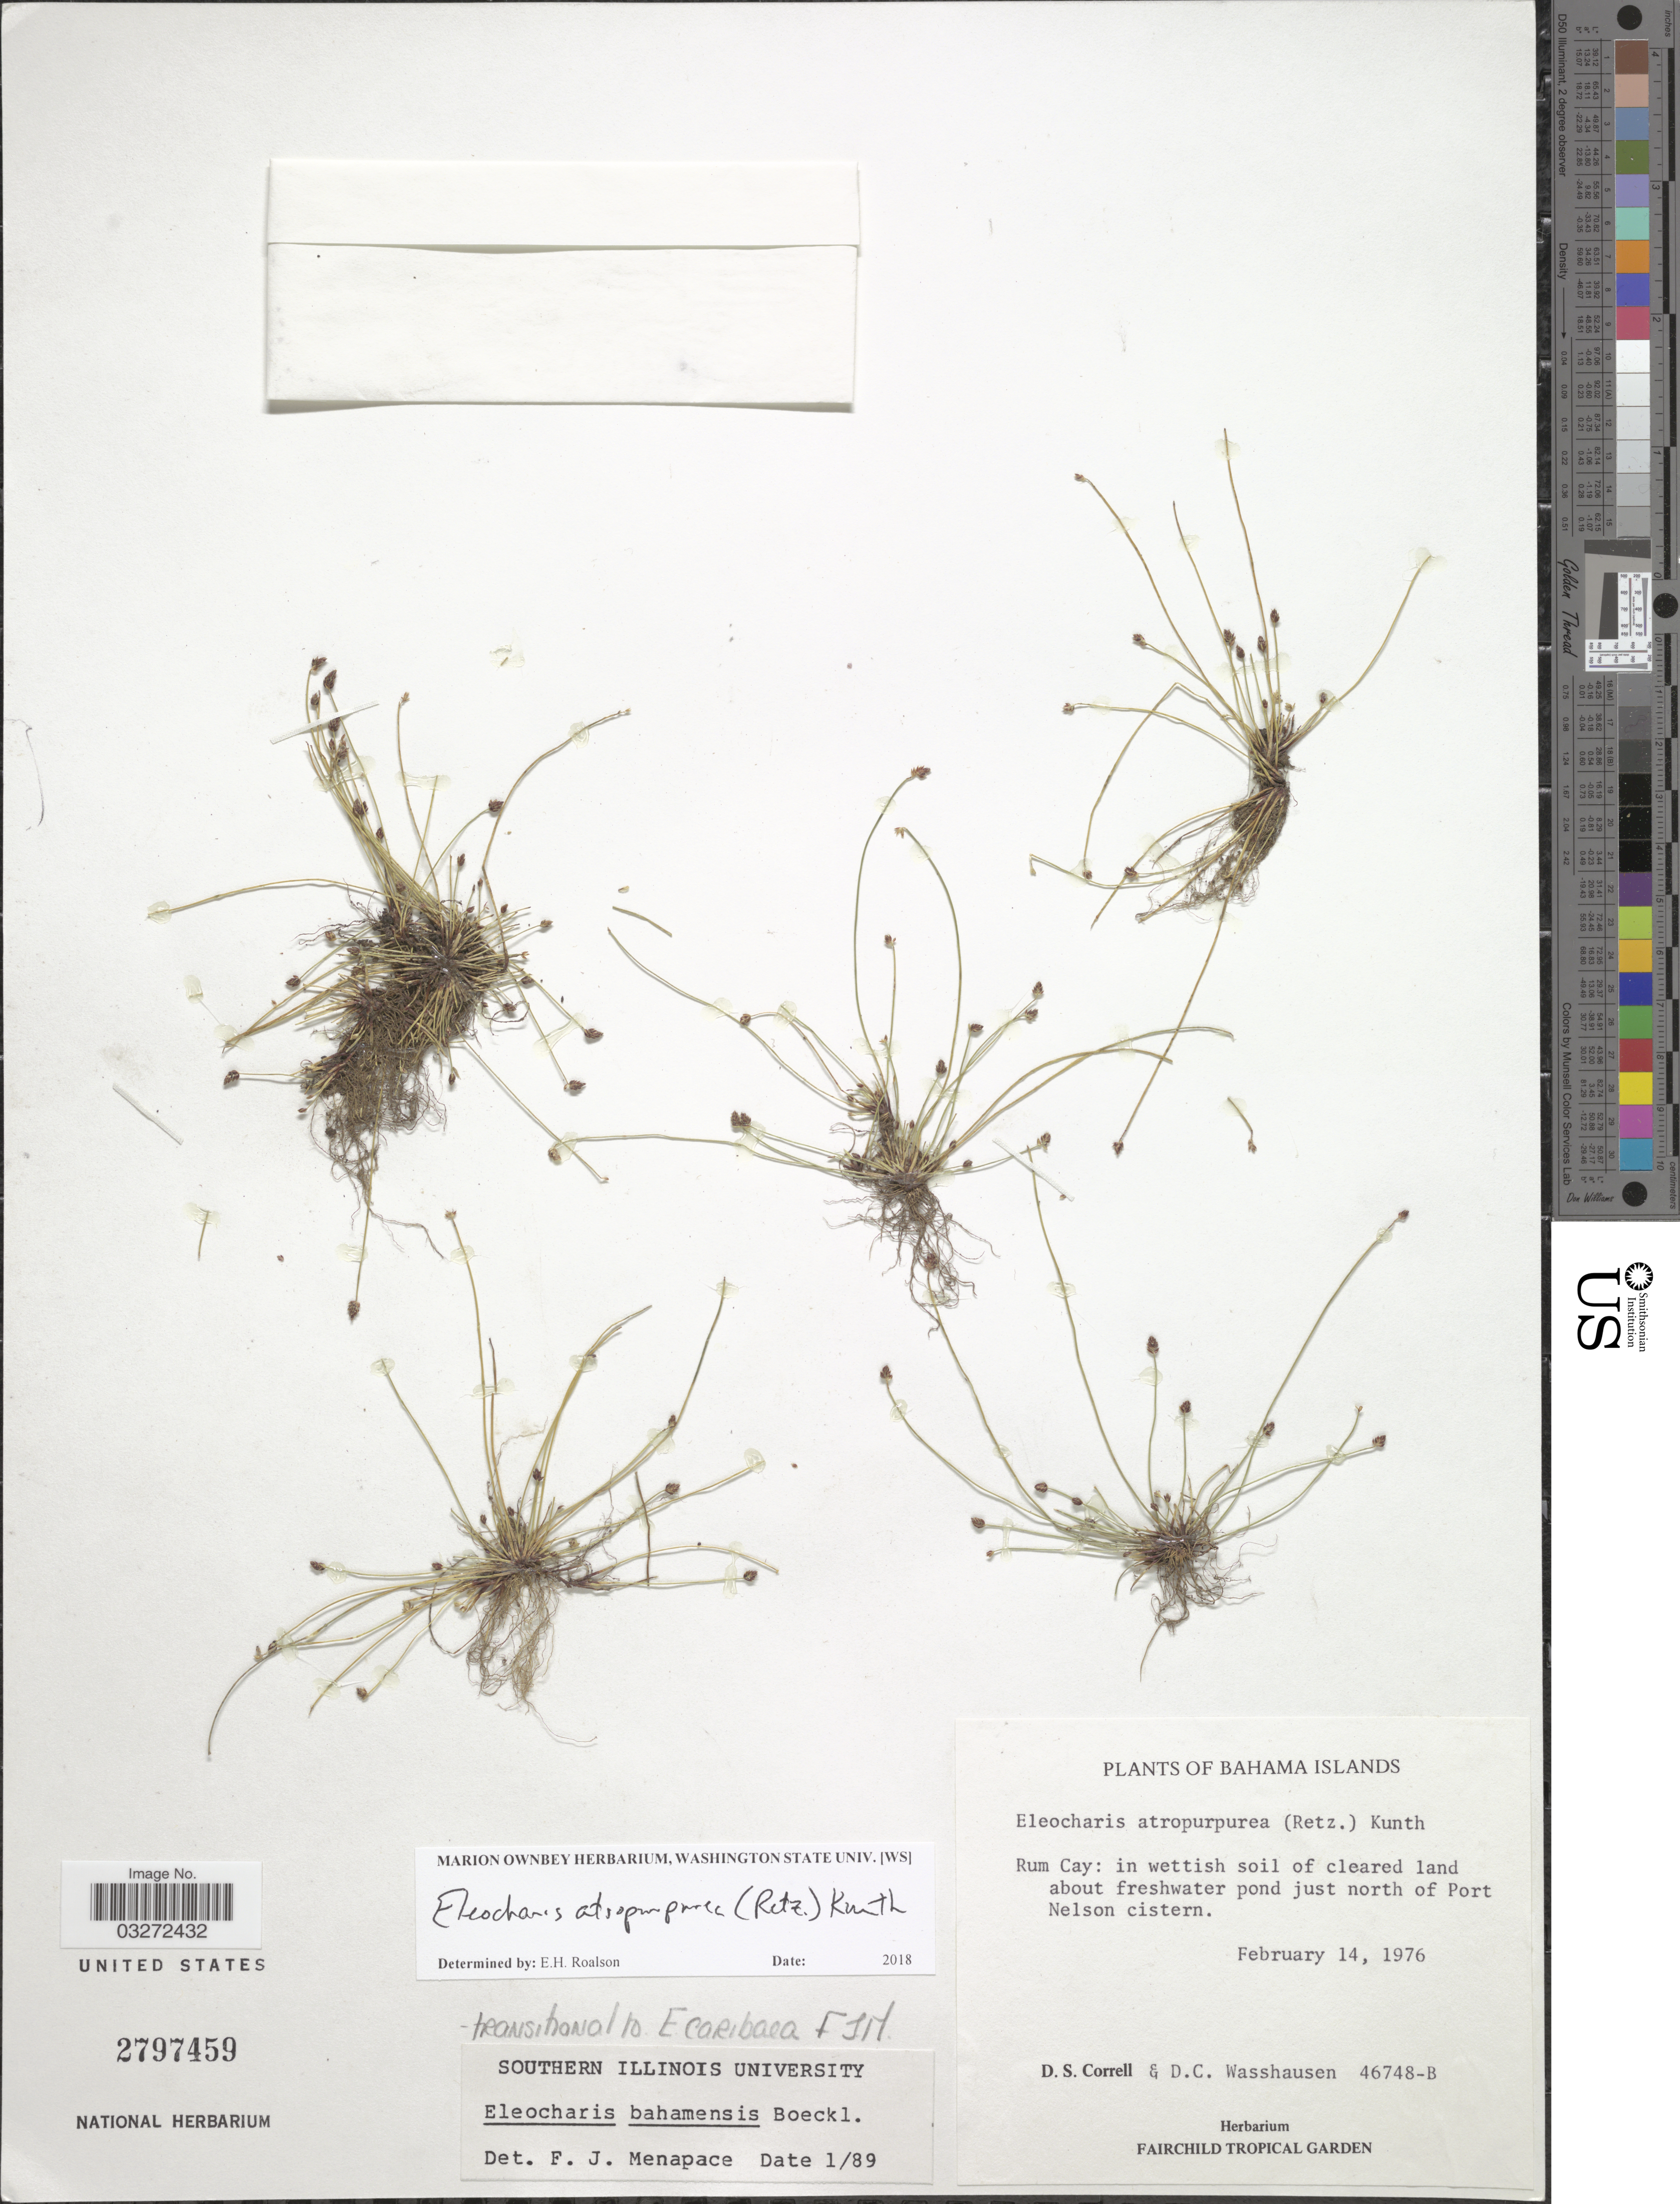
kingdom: Plantae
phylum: Tracheophyta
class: Liliopsida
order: Poales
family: Cyperaceae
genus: Eleocharis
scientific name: Eleocharis atropurpurea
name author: (Retz.) J. Presl & C. Presl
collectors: D. S. Correll & D. C. Wasshausen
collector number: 46748-B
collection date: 1976-02-14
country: Bahamas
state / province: Rum Cay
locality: Bahama Islands, in wettish soil of cleared land about freshwater pond just north of Port Nelson cistern.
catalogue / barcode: US 2797459